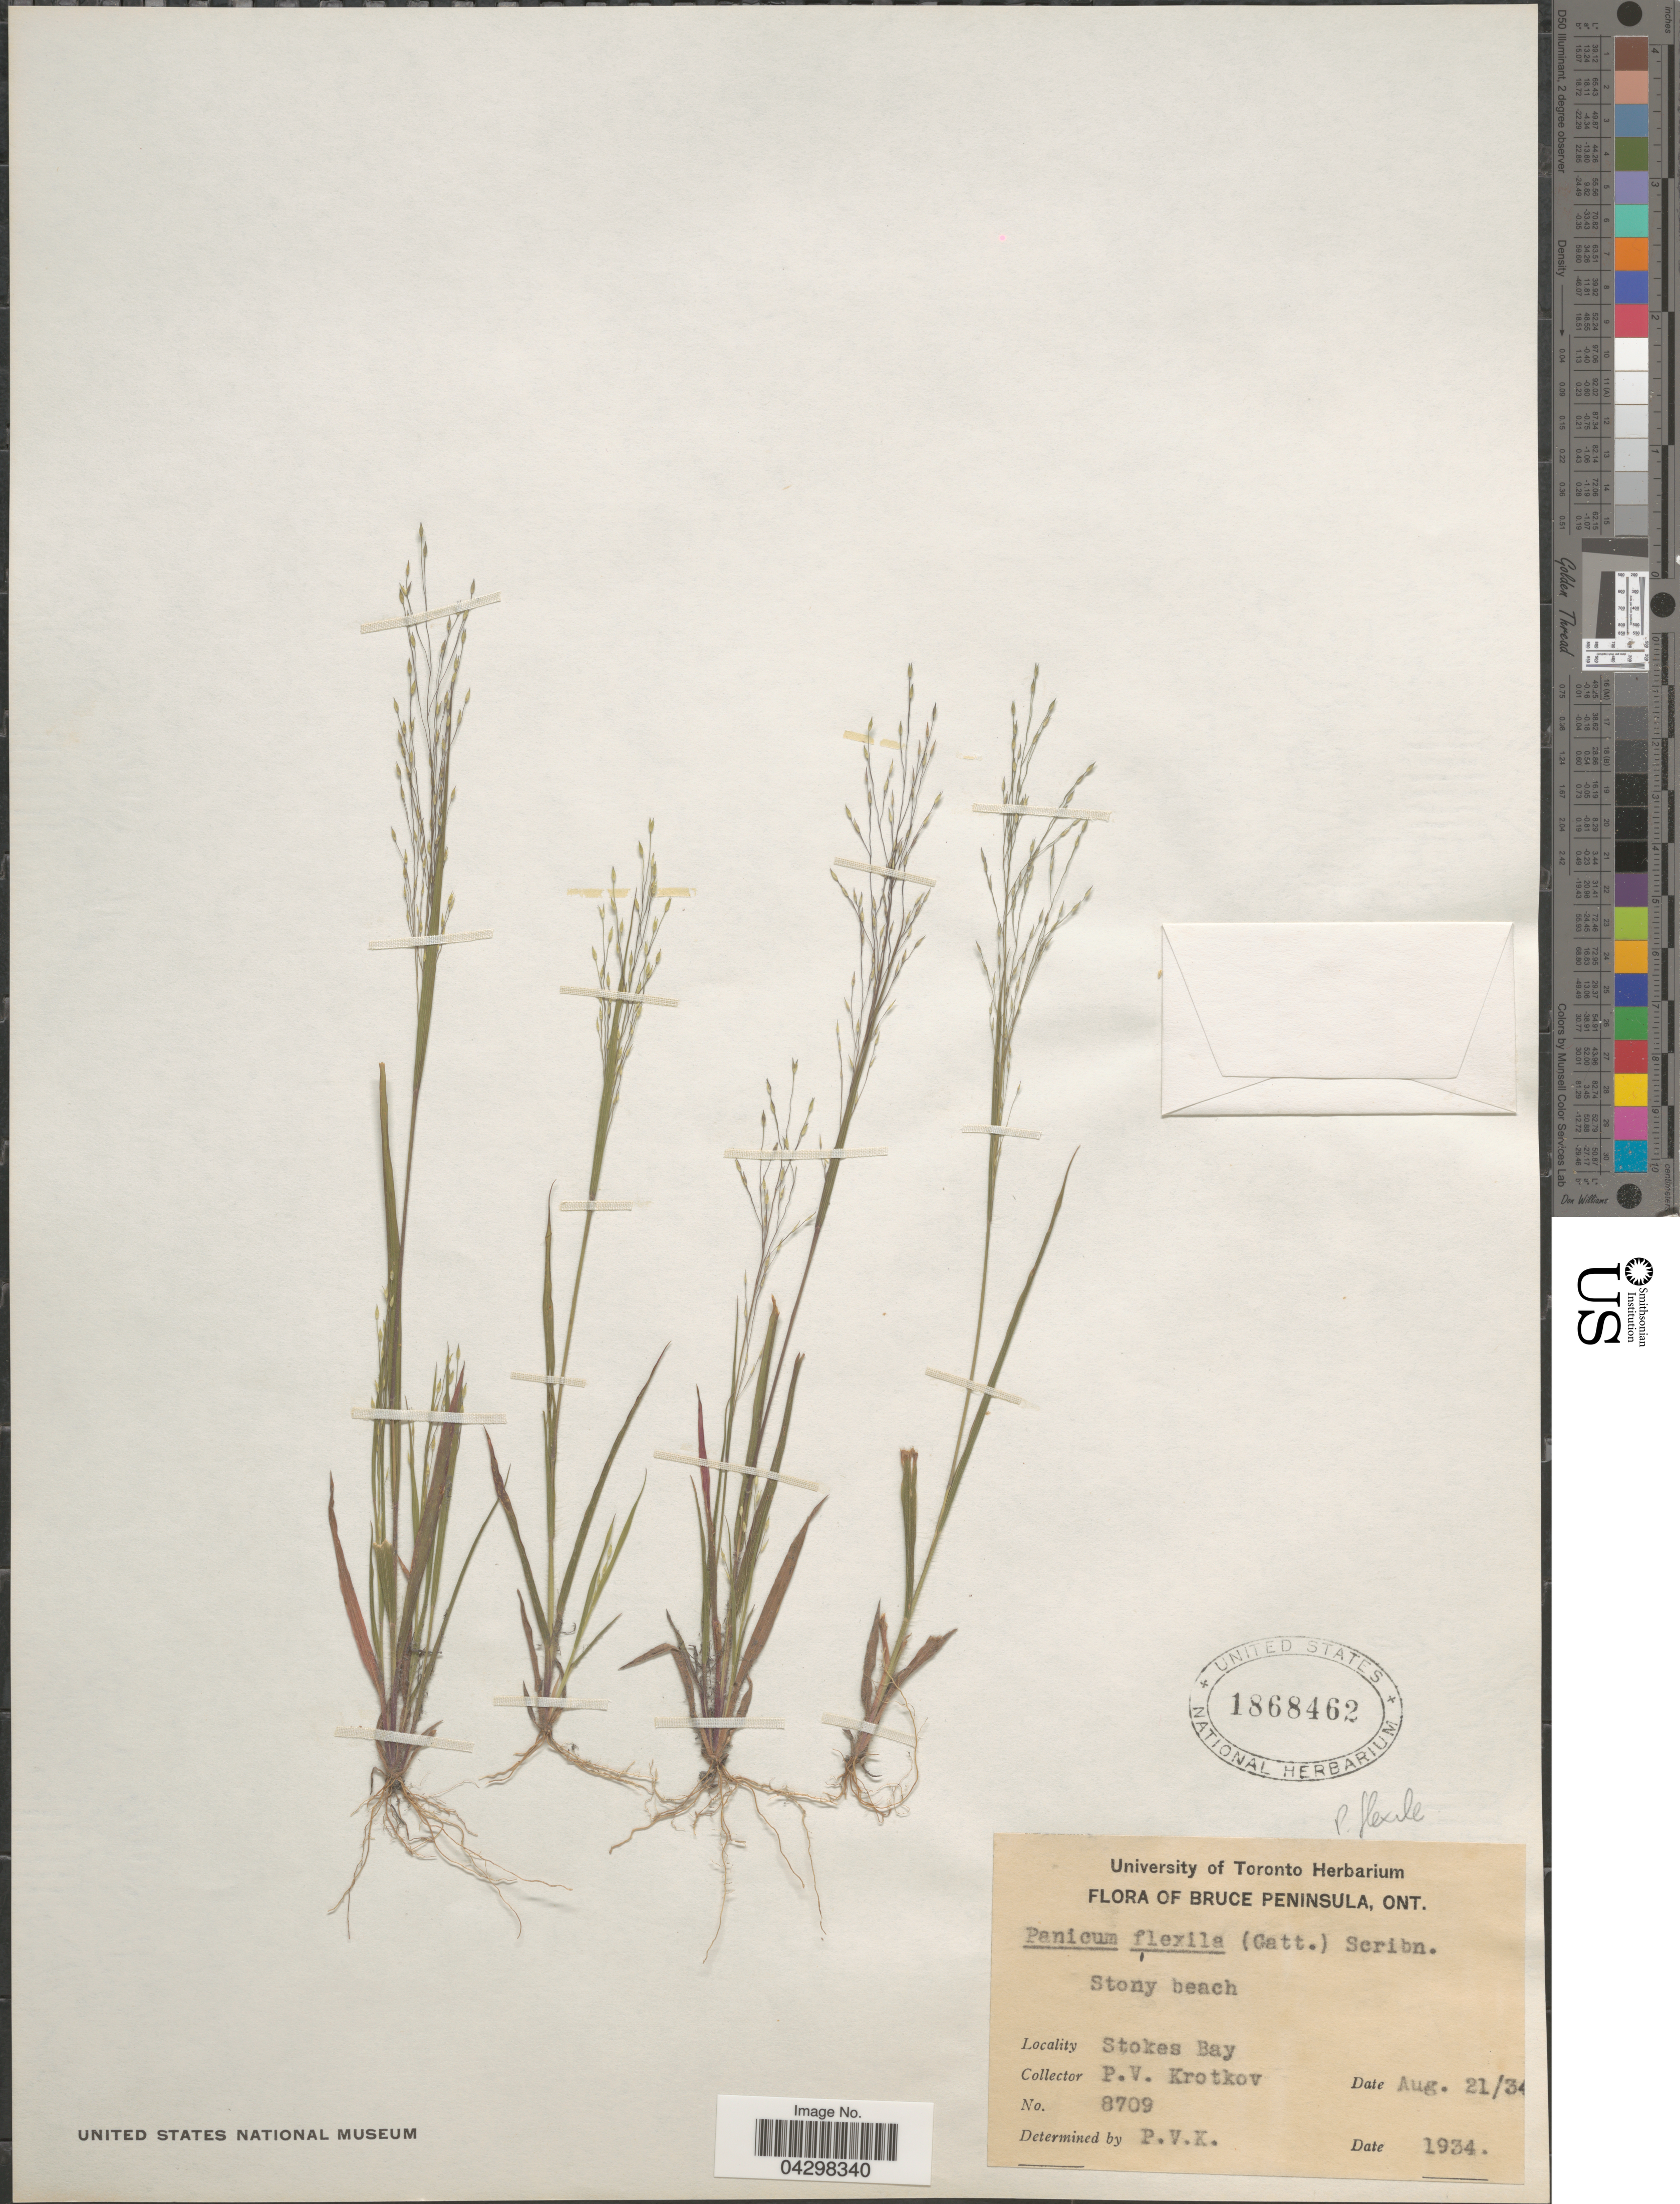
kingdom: Plantae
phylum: Tracheophyta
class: Liliopsida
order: Poales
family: Poaceae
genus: Panicum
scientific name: Panicum flexile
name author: (Gatt.) Scribn.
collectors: P. V. Krotkov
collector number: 8709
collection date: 1934-08-21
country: Canada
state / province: Ontario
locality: Bruce Peninsula. Stony beach. Stokes Bay.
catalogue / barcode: US 1868462